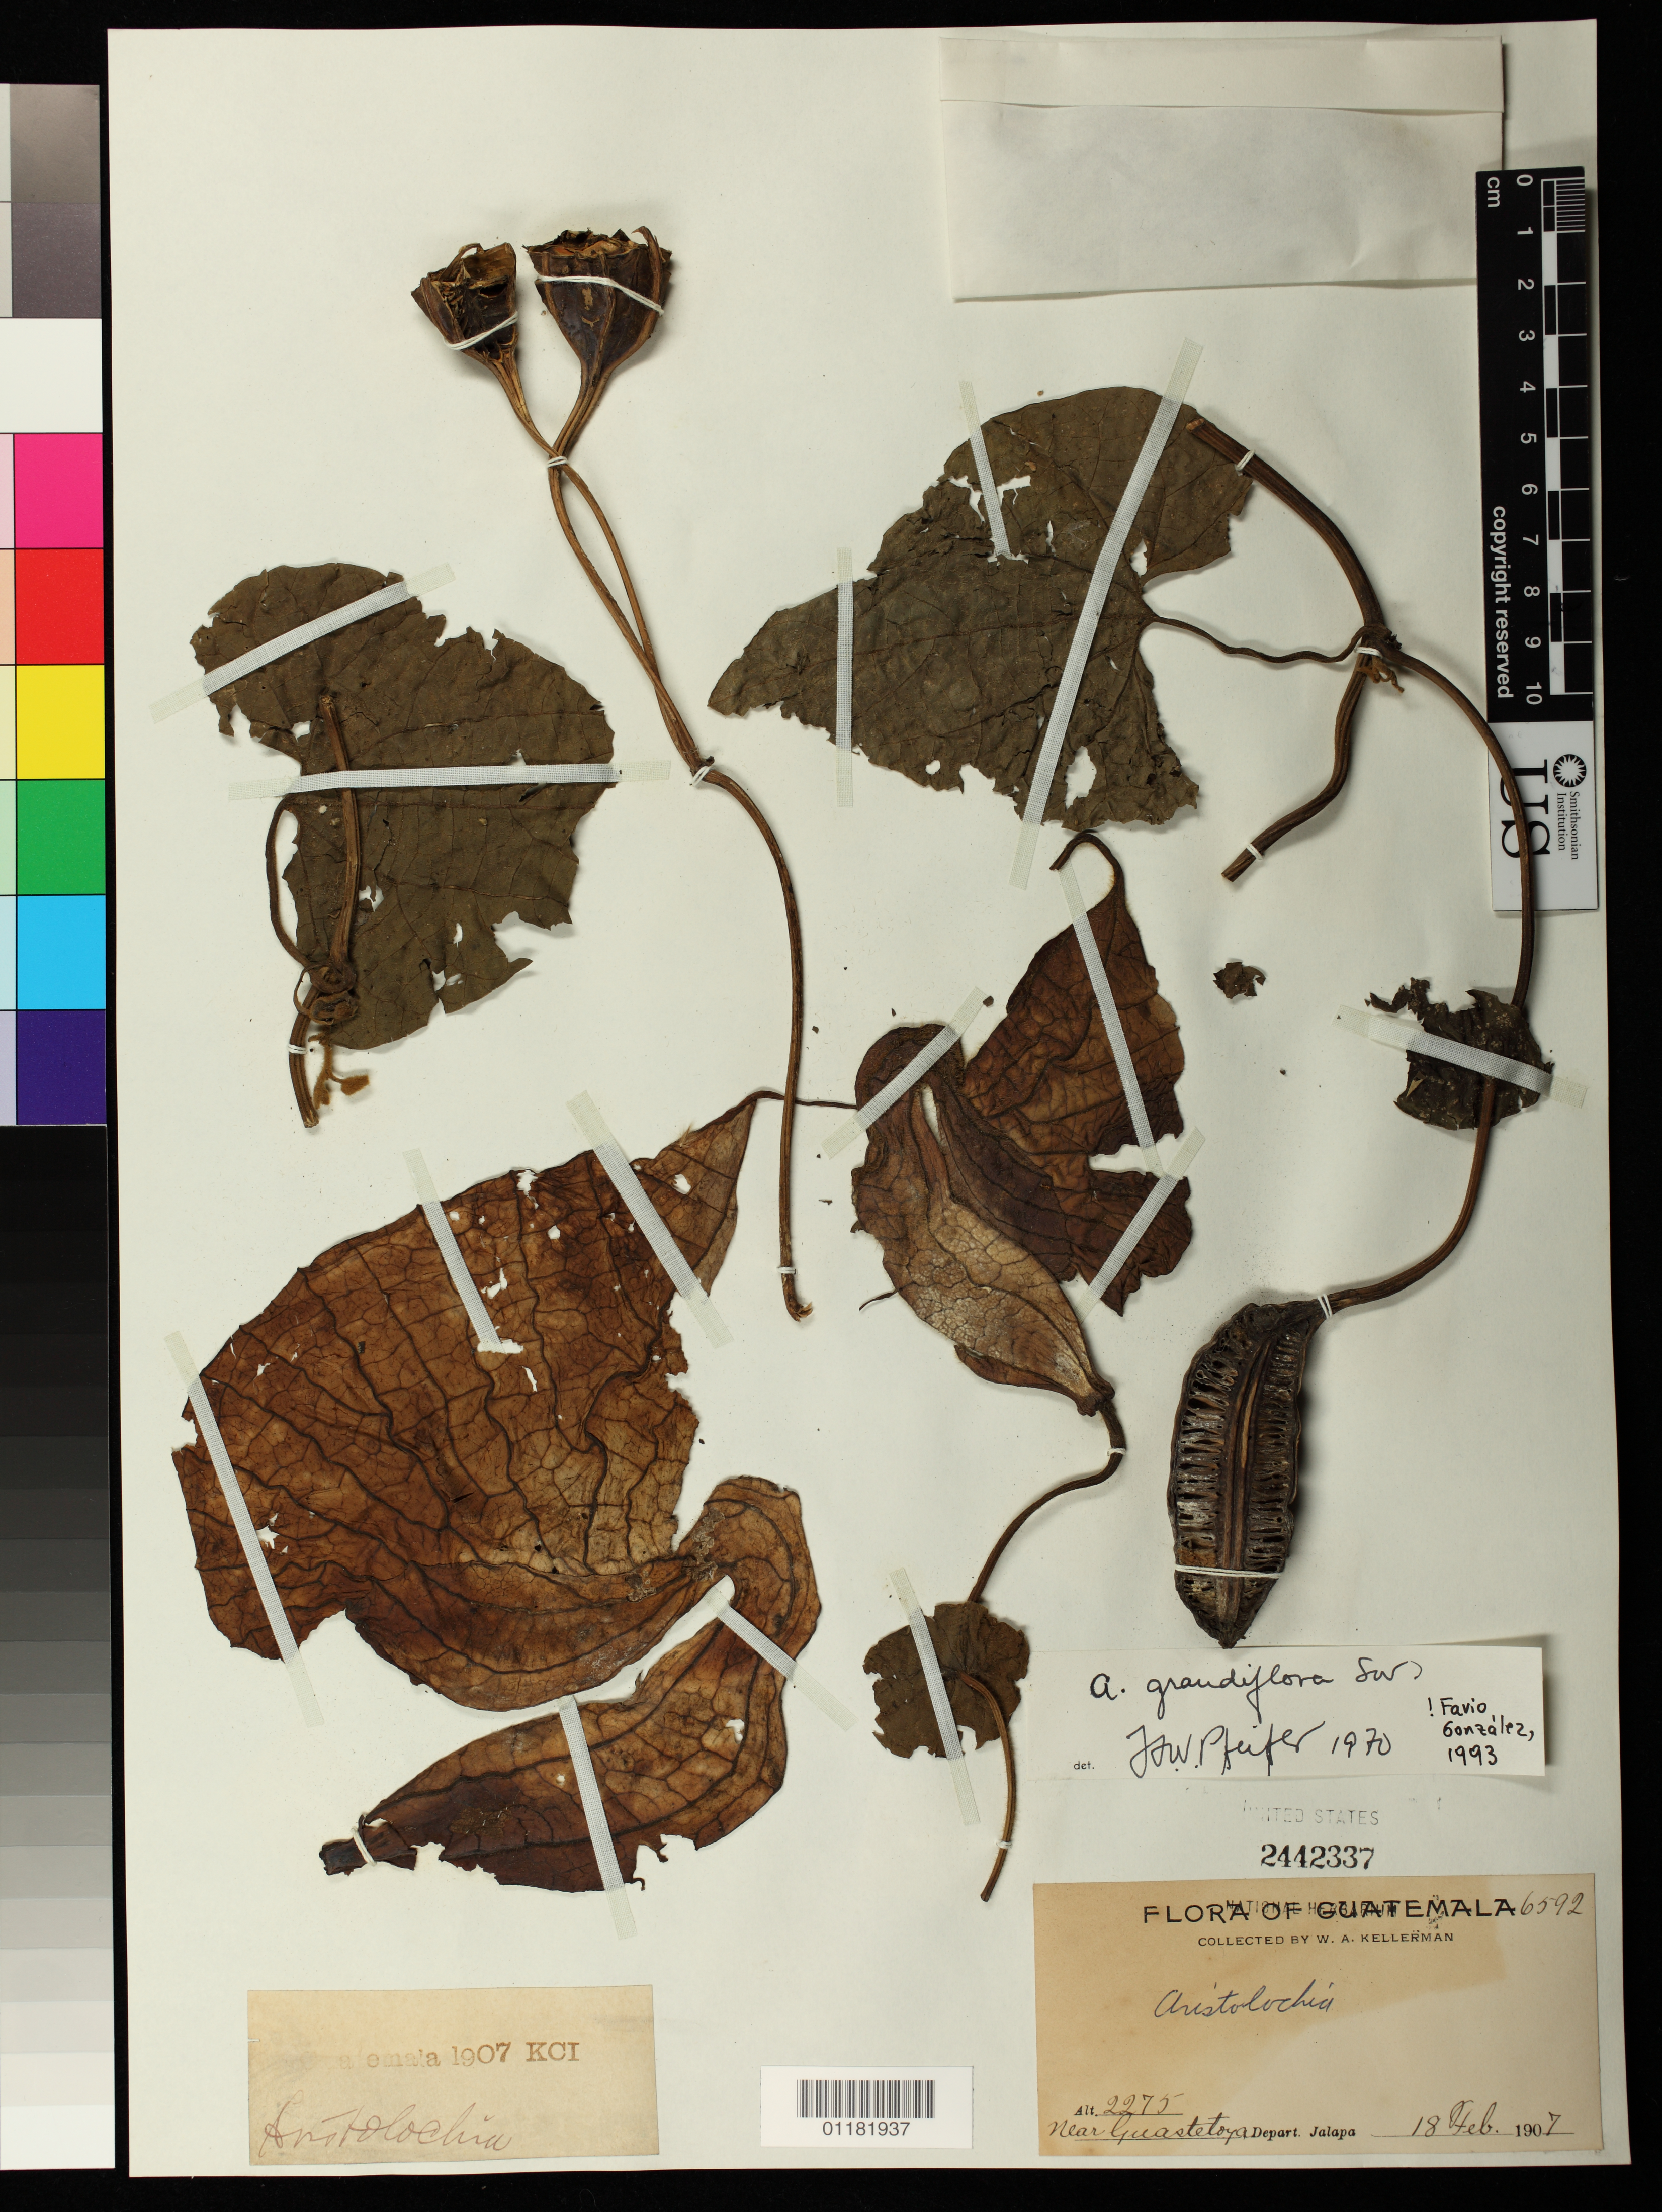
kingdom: Plantae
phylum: Tracheophyta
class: Magnoliopsida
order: Piperales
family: Aristolochiaceae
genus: Aristolochia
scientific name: Aristolochia grandiflora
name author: Sw.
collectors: W. A. Kellerman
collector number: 6592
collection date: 1907-02-18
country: Guatemala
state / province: Jalapa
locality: Near Guastatoya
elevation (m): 693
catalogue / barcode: US 2442337